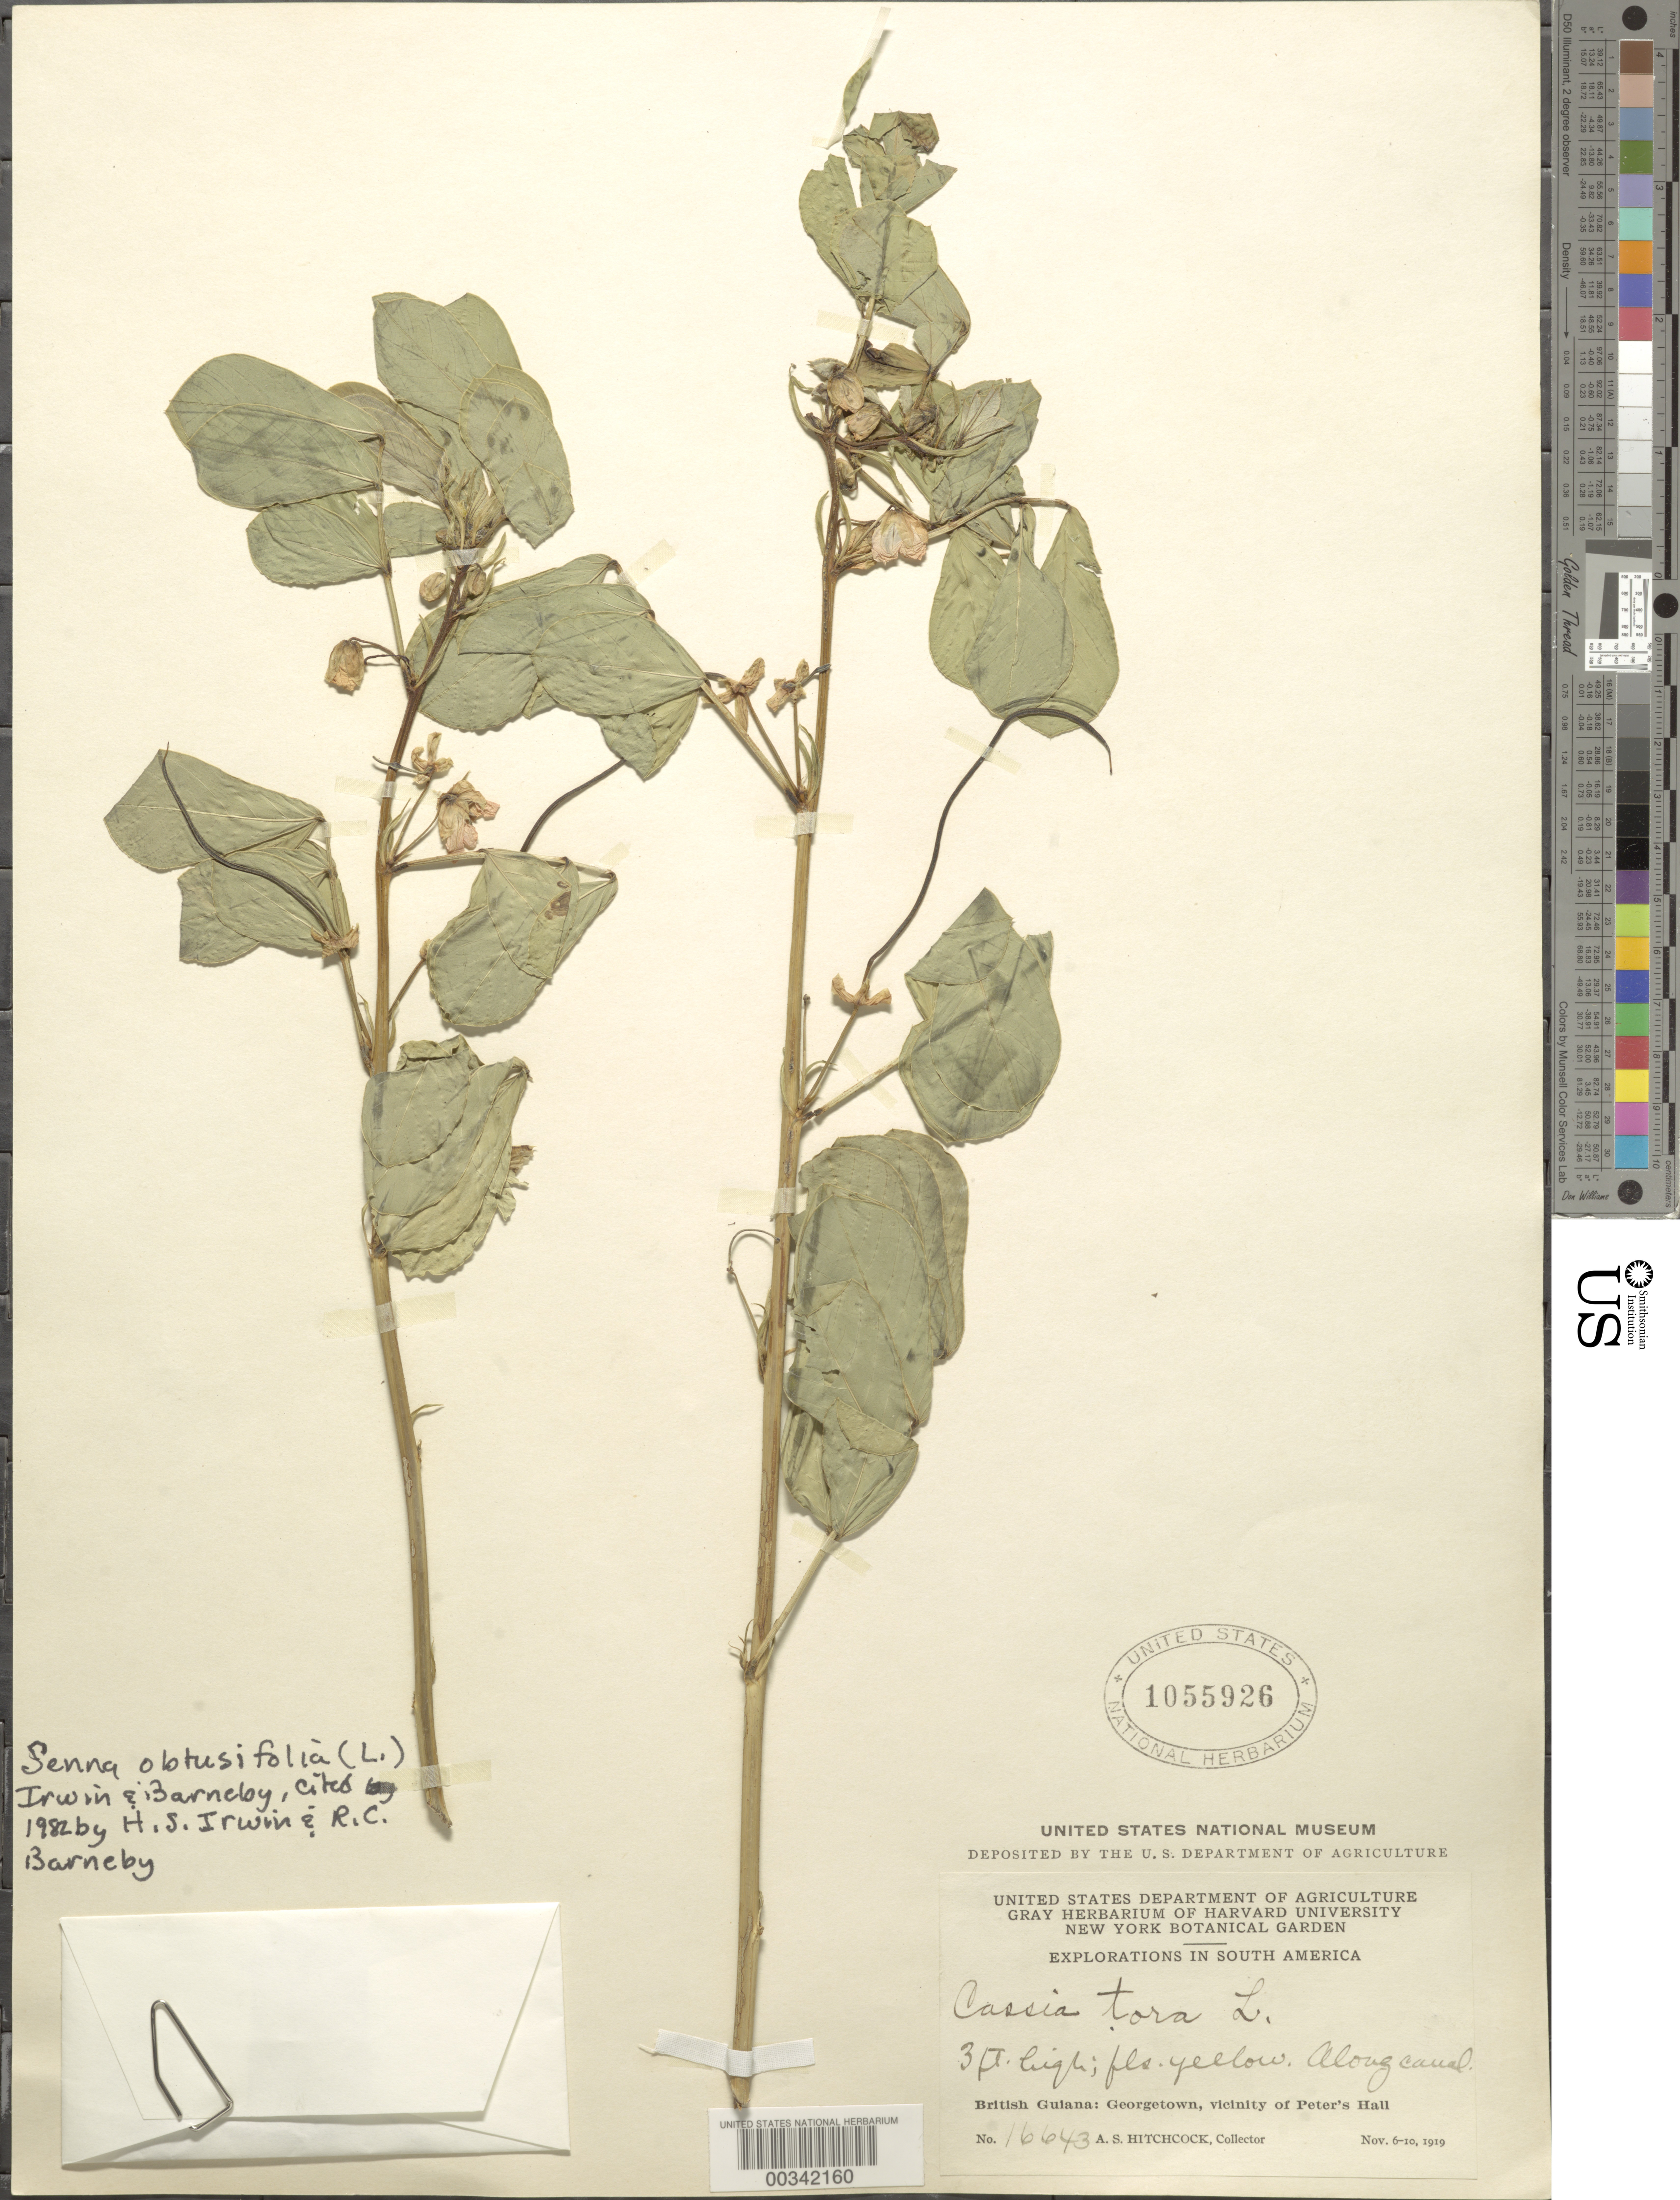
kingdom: Plantae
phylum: Tracheophyta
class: Magnoliopsida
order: Fabales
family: Fabaceae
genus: Senna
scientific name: Senna obtusifolia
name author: (L.) H.S. Irwin & Barneby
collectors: A. S. Hitchcock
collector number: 16643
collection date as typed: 06 Nov 1919 to 10 Nov 1919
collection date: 1919-11-06/1919-11-10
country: Guyana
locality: Georgetown, vicinity of peter's hall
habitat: Along canal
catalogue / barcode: US 1055926